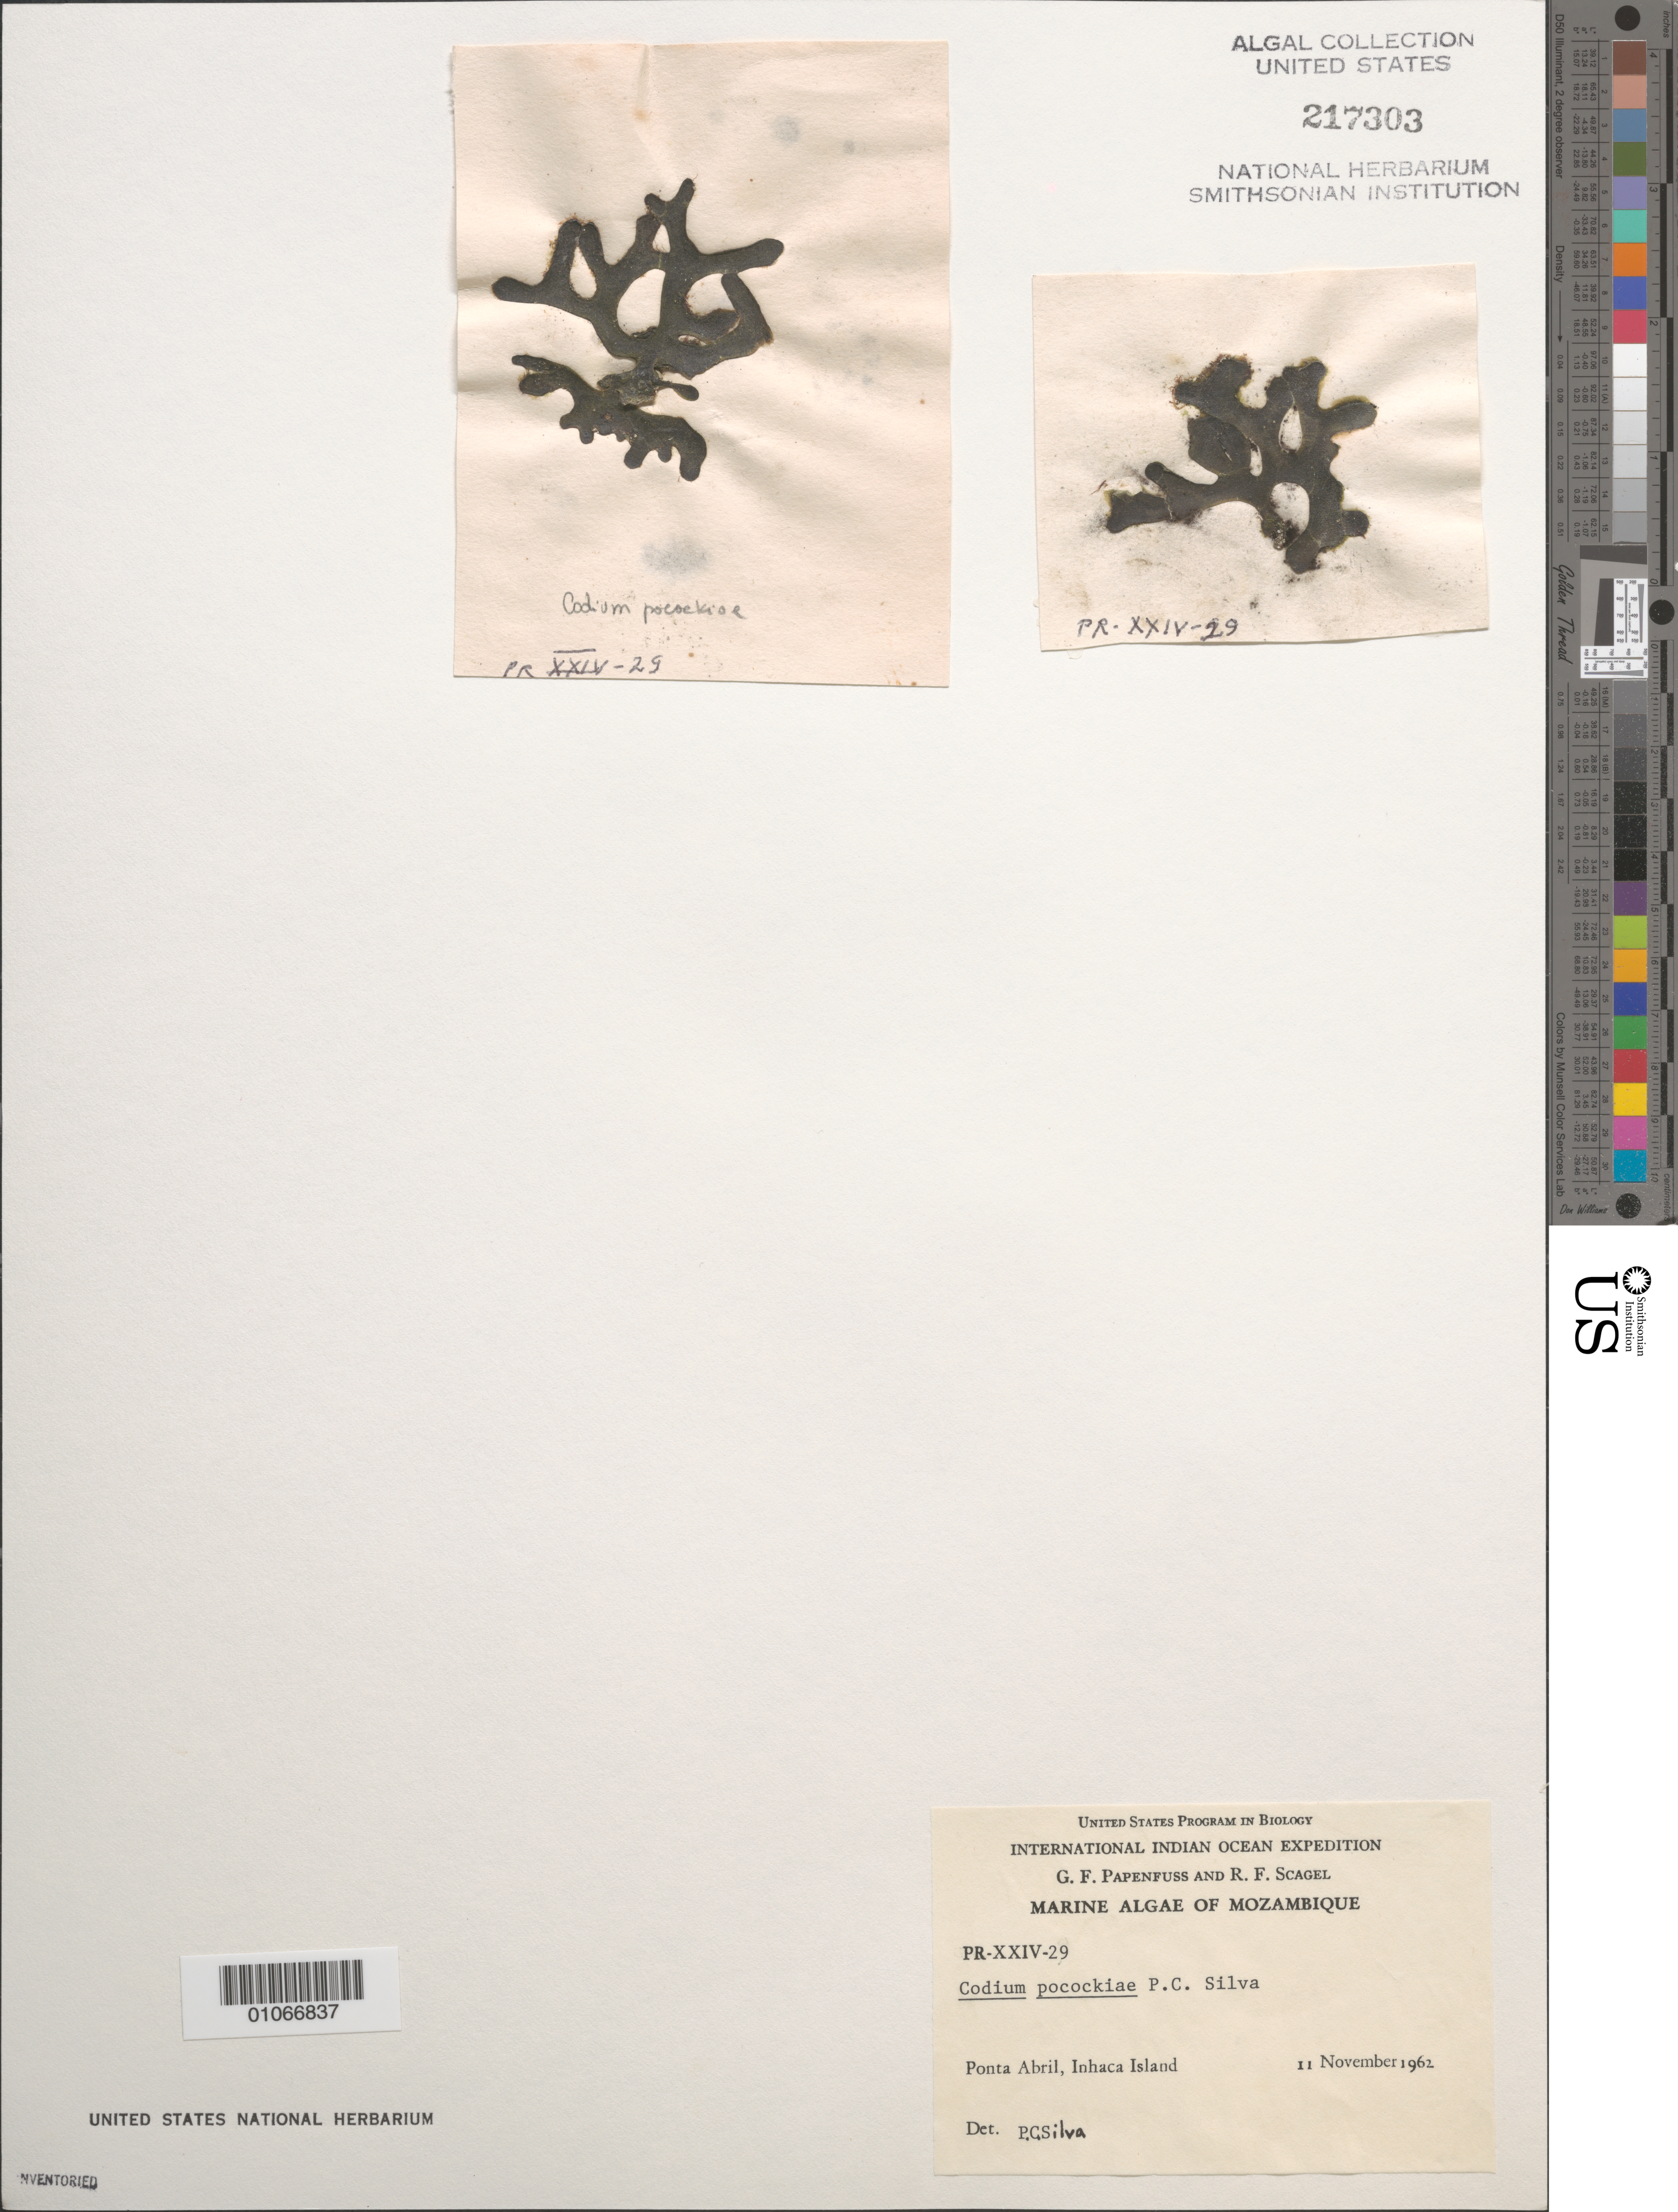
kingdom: Plantae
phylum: Chlorophyta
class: Ulvophyceae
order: Bryopsidales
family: Codiaceae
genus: Codium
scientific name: Codium pocockiae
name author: P.C. Silva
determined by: Silva, P. C.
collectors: G. Papenfuss & R. F. Scagel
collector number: PR-XXIV-29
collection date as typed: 11 Nov 1962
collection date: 1962-11-11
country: Mozambique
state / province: Maputo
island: Inhaca Island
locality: Ponta Abril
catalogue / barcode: US 217303